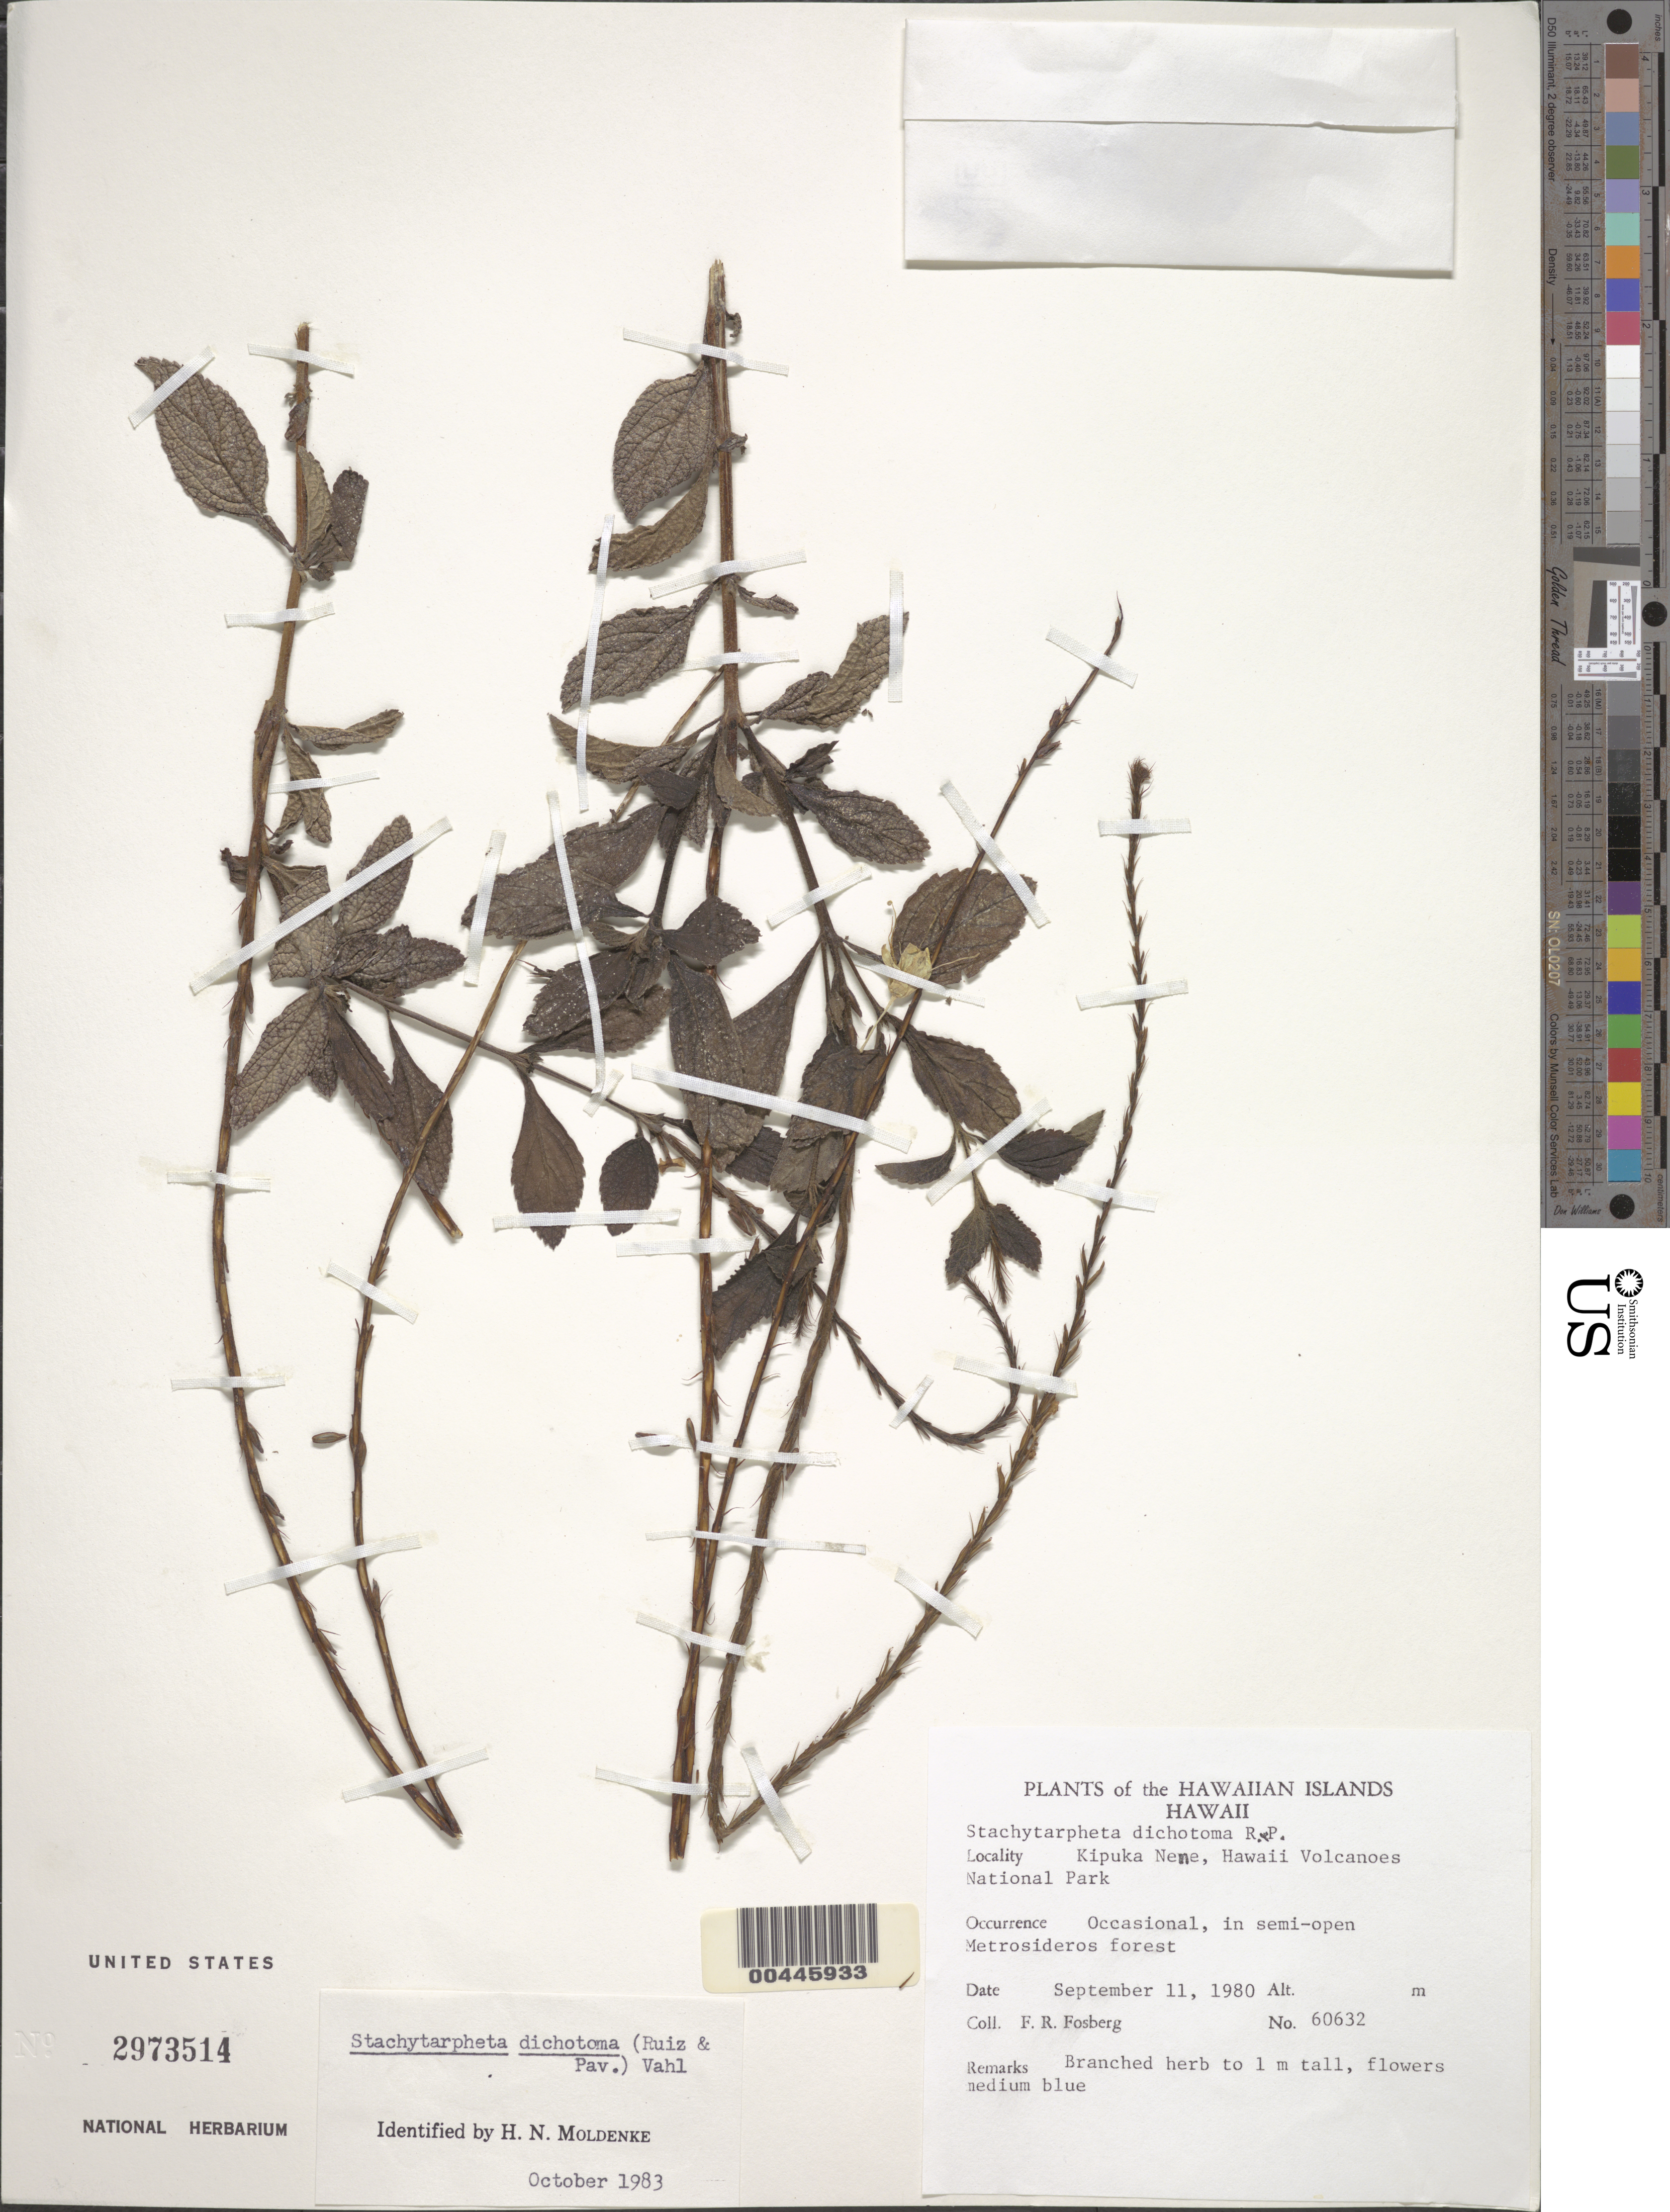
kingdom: Plantae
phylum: Tracheophyta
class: Magnoliopsida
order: Lamiales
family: Verbenaceae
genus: Stachytarpheta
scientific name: Stachytarpheta dichotoma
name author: (Ruiz & Pav.) Vahl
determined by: Moldenke, H. N.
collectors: F. R. Fosberg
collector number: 60632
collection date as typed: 11 Sep 1980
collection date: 1980-09-11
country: United States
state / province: Hawaii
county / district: Hawaii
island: Hawaii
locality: Kipuka Nene, Hawaii Volcanoes National Park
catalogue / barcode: US 2973514